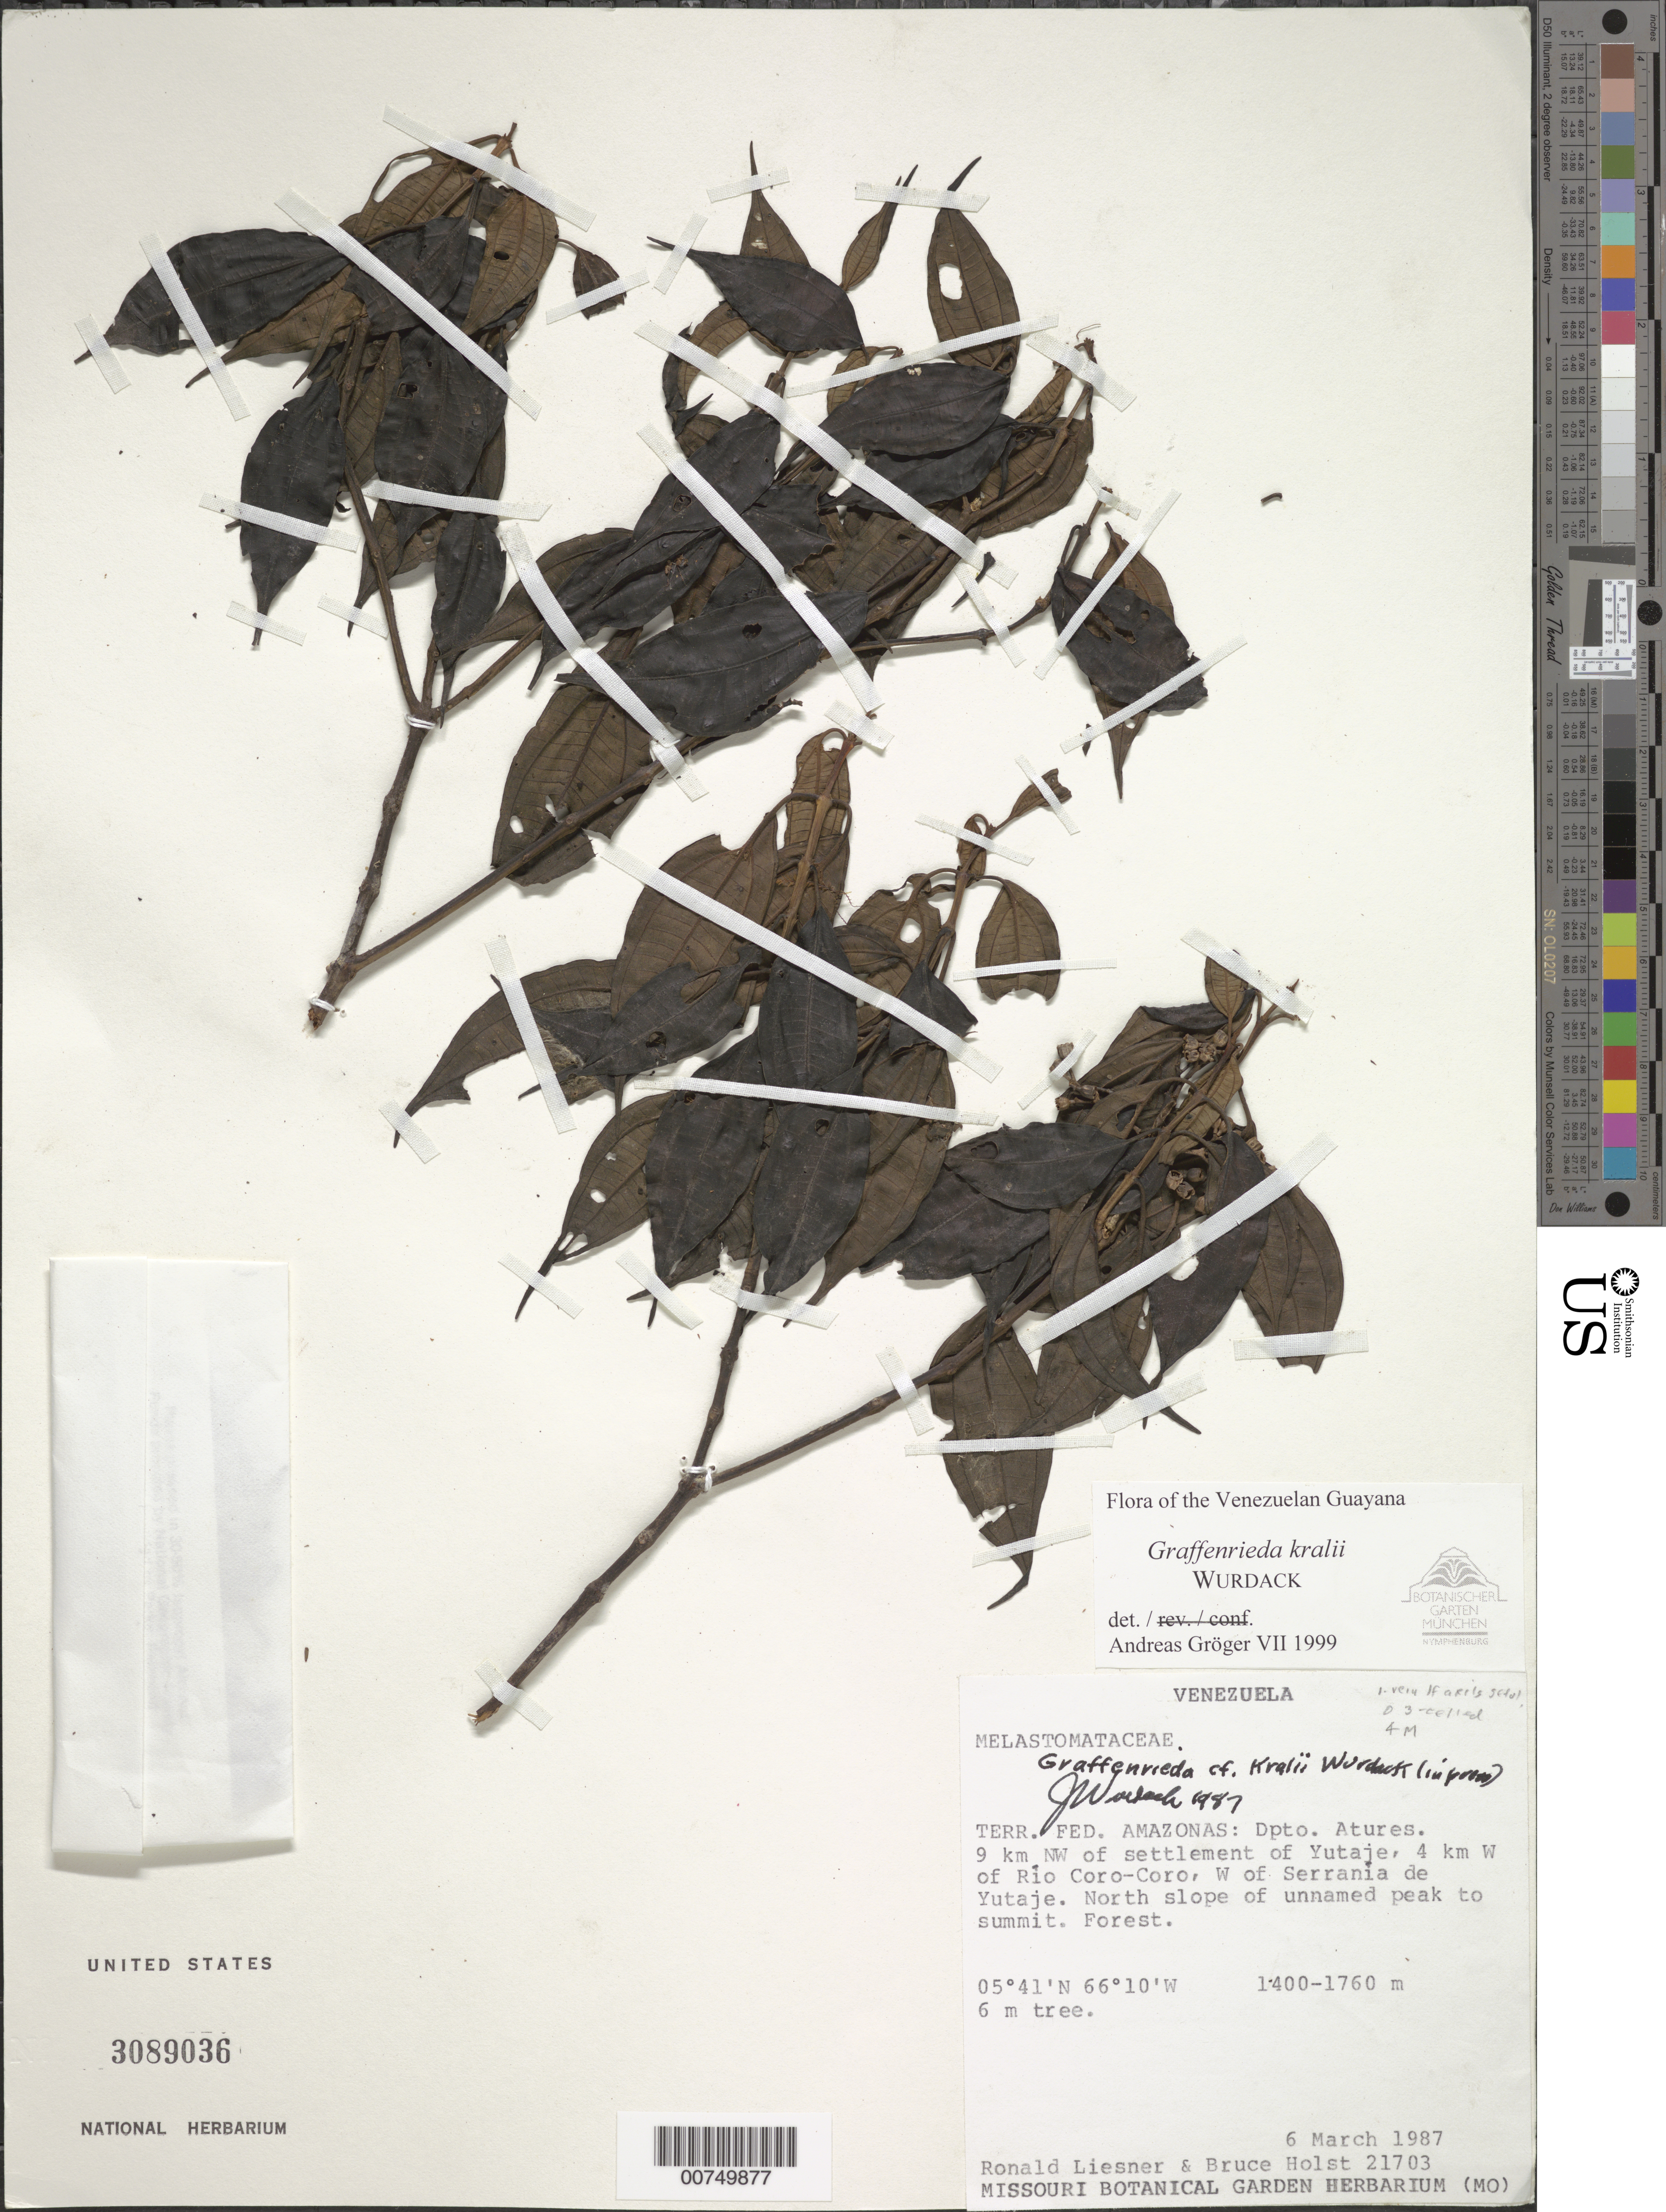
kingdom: Plantae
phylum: Tracheophyta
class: Magnoliopsida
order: Myrtales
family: Melastomataceae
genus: Graffenrieda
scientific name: Graffenrieda kralii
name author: Wurdack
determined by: Gröger, A.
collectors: R. L. Liesner & B. Holst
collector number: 21703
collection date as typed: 6-Mar-87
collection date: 1987-03-06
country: Venezuela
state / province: Amazonas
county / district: Atures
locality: Yutajé settlement, 9 km NW of; 3 km W of Río Coro-Coro, W of Serrania de Yutajé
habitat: Forest; north slope of unnamed peak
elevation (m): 1400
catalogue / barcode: US 3089036